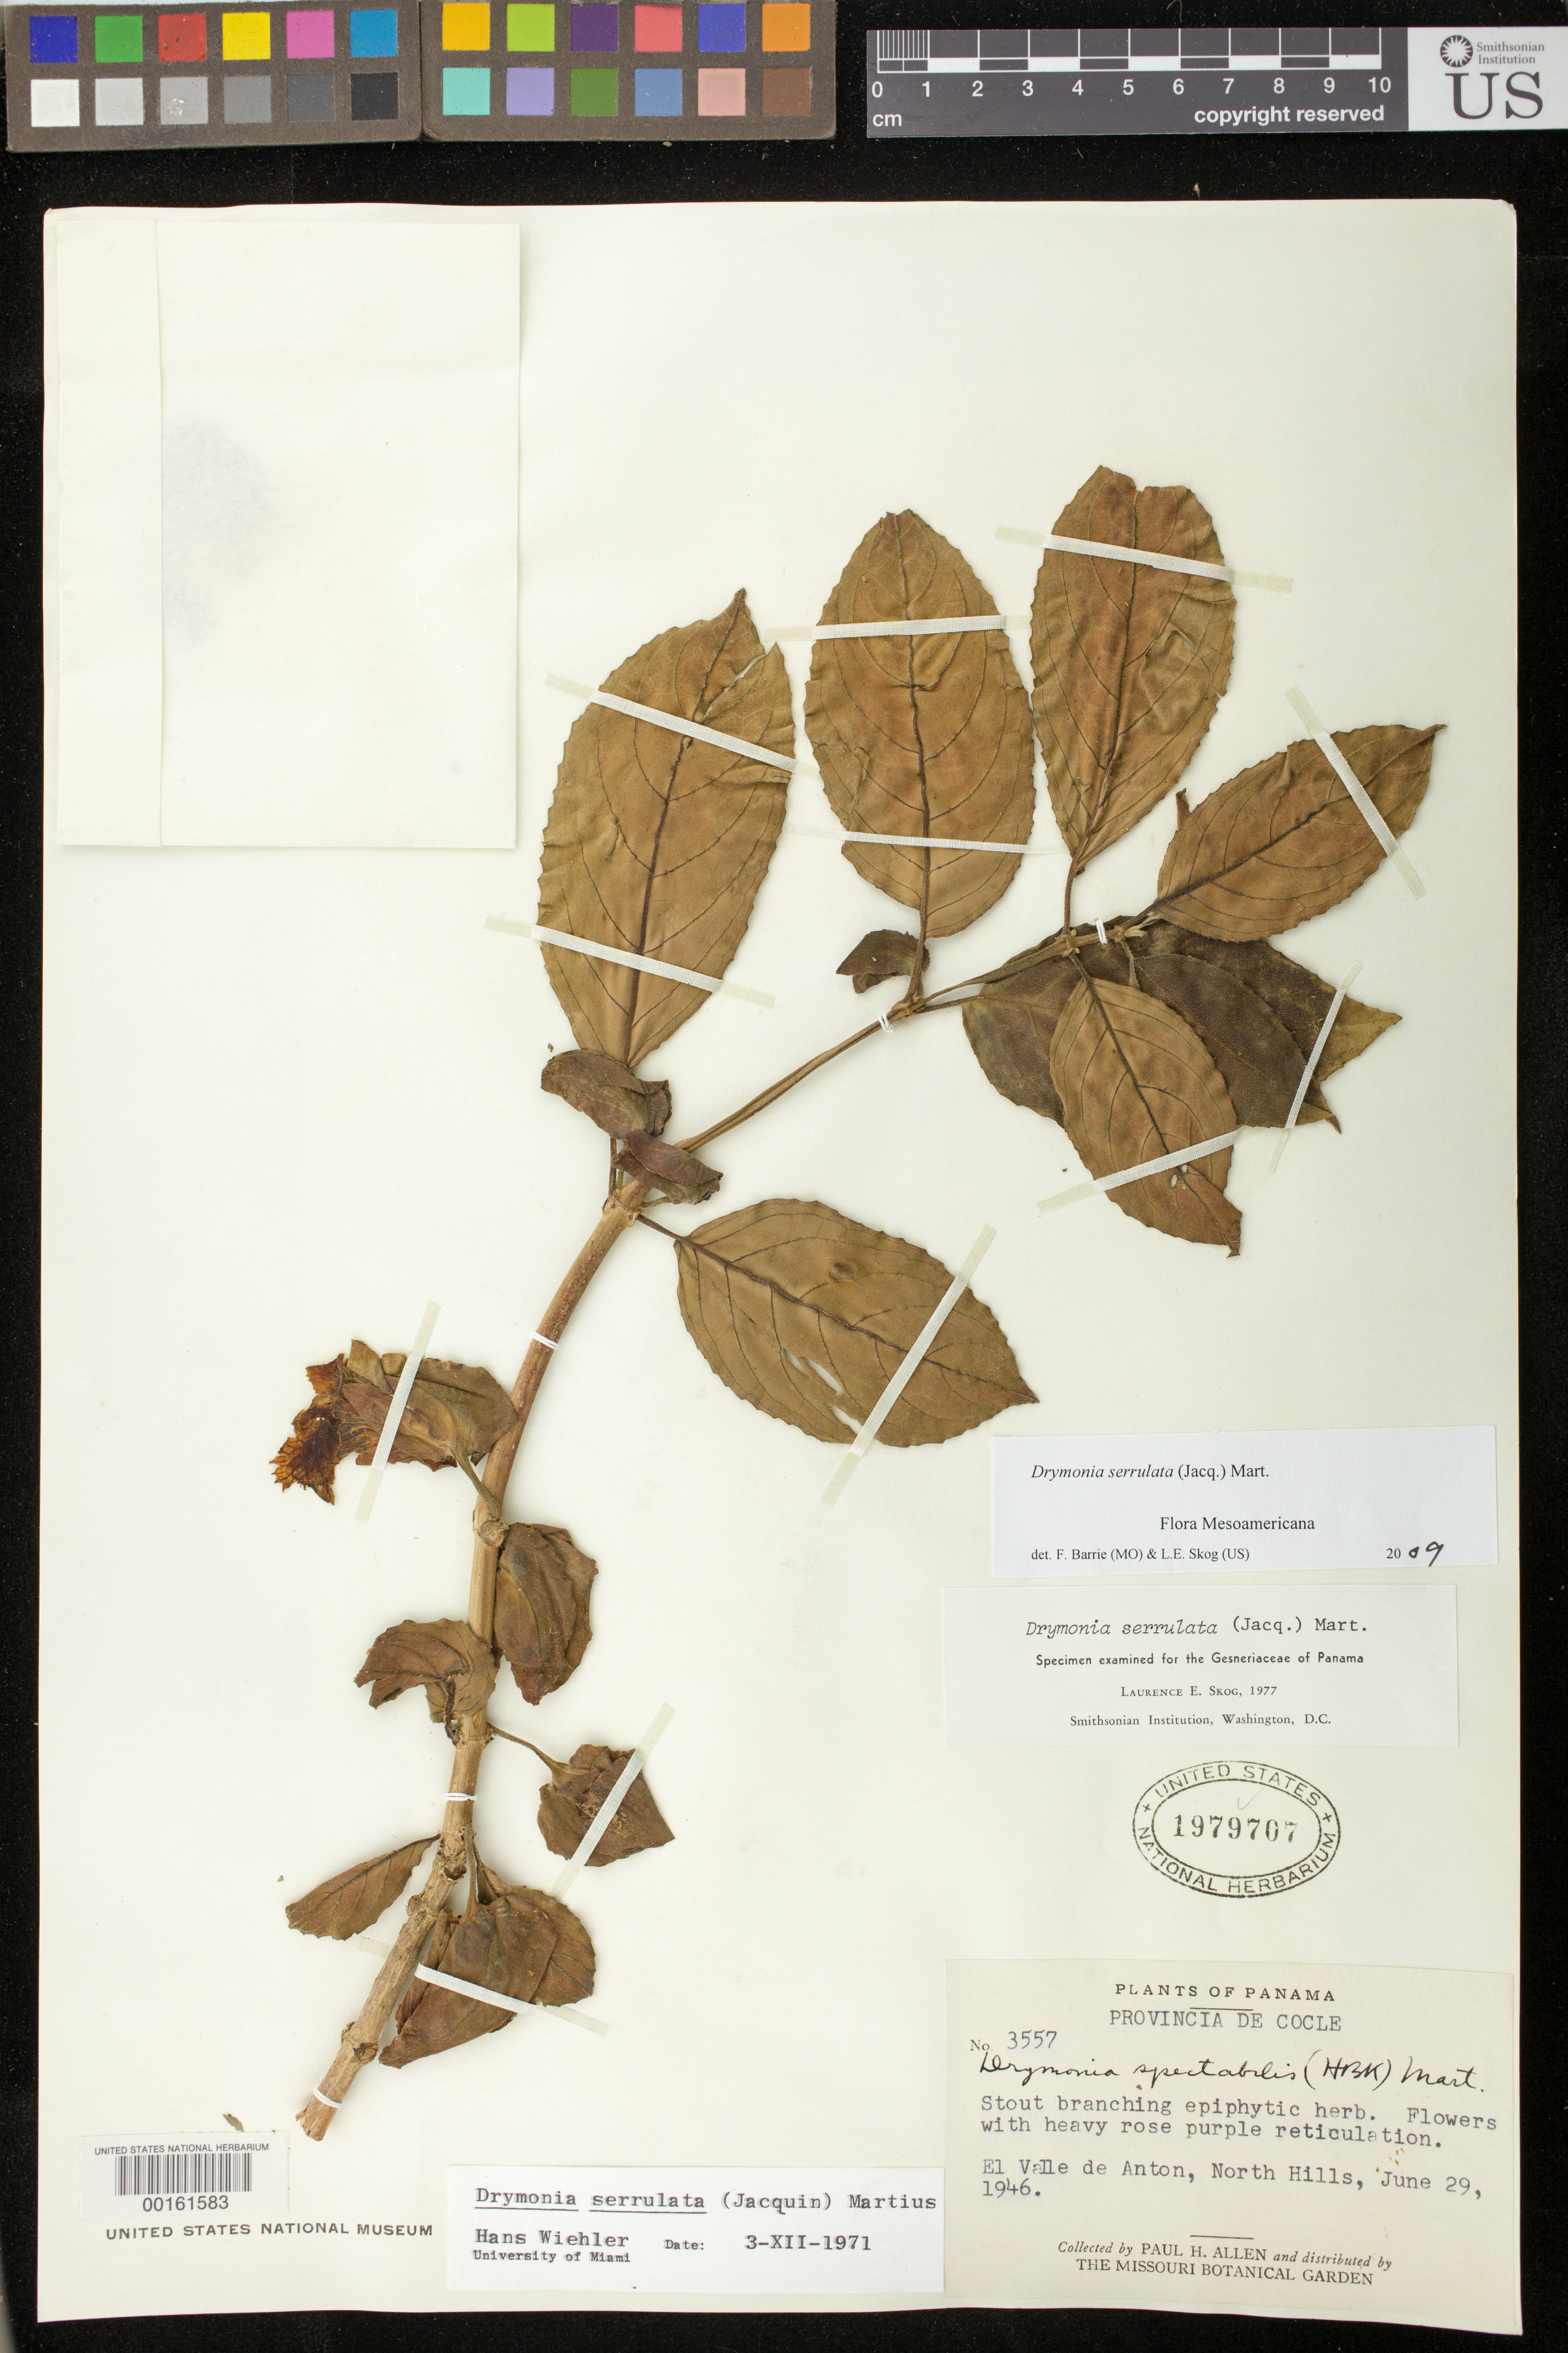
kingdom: Plantae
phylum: Tracheophyta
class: Magnoliopsida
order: Lamiales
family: Gesneriaceae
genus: Drymonia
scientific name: Drymonia serrulata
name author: (Jacq.) Mart.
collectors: P. H. Allen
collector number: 3557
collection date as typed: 29 Jun 1946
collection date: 1946-06-29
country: Panama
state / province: Coclé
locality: El Valle de Anton, north hills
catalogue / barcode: US 1979707